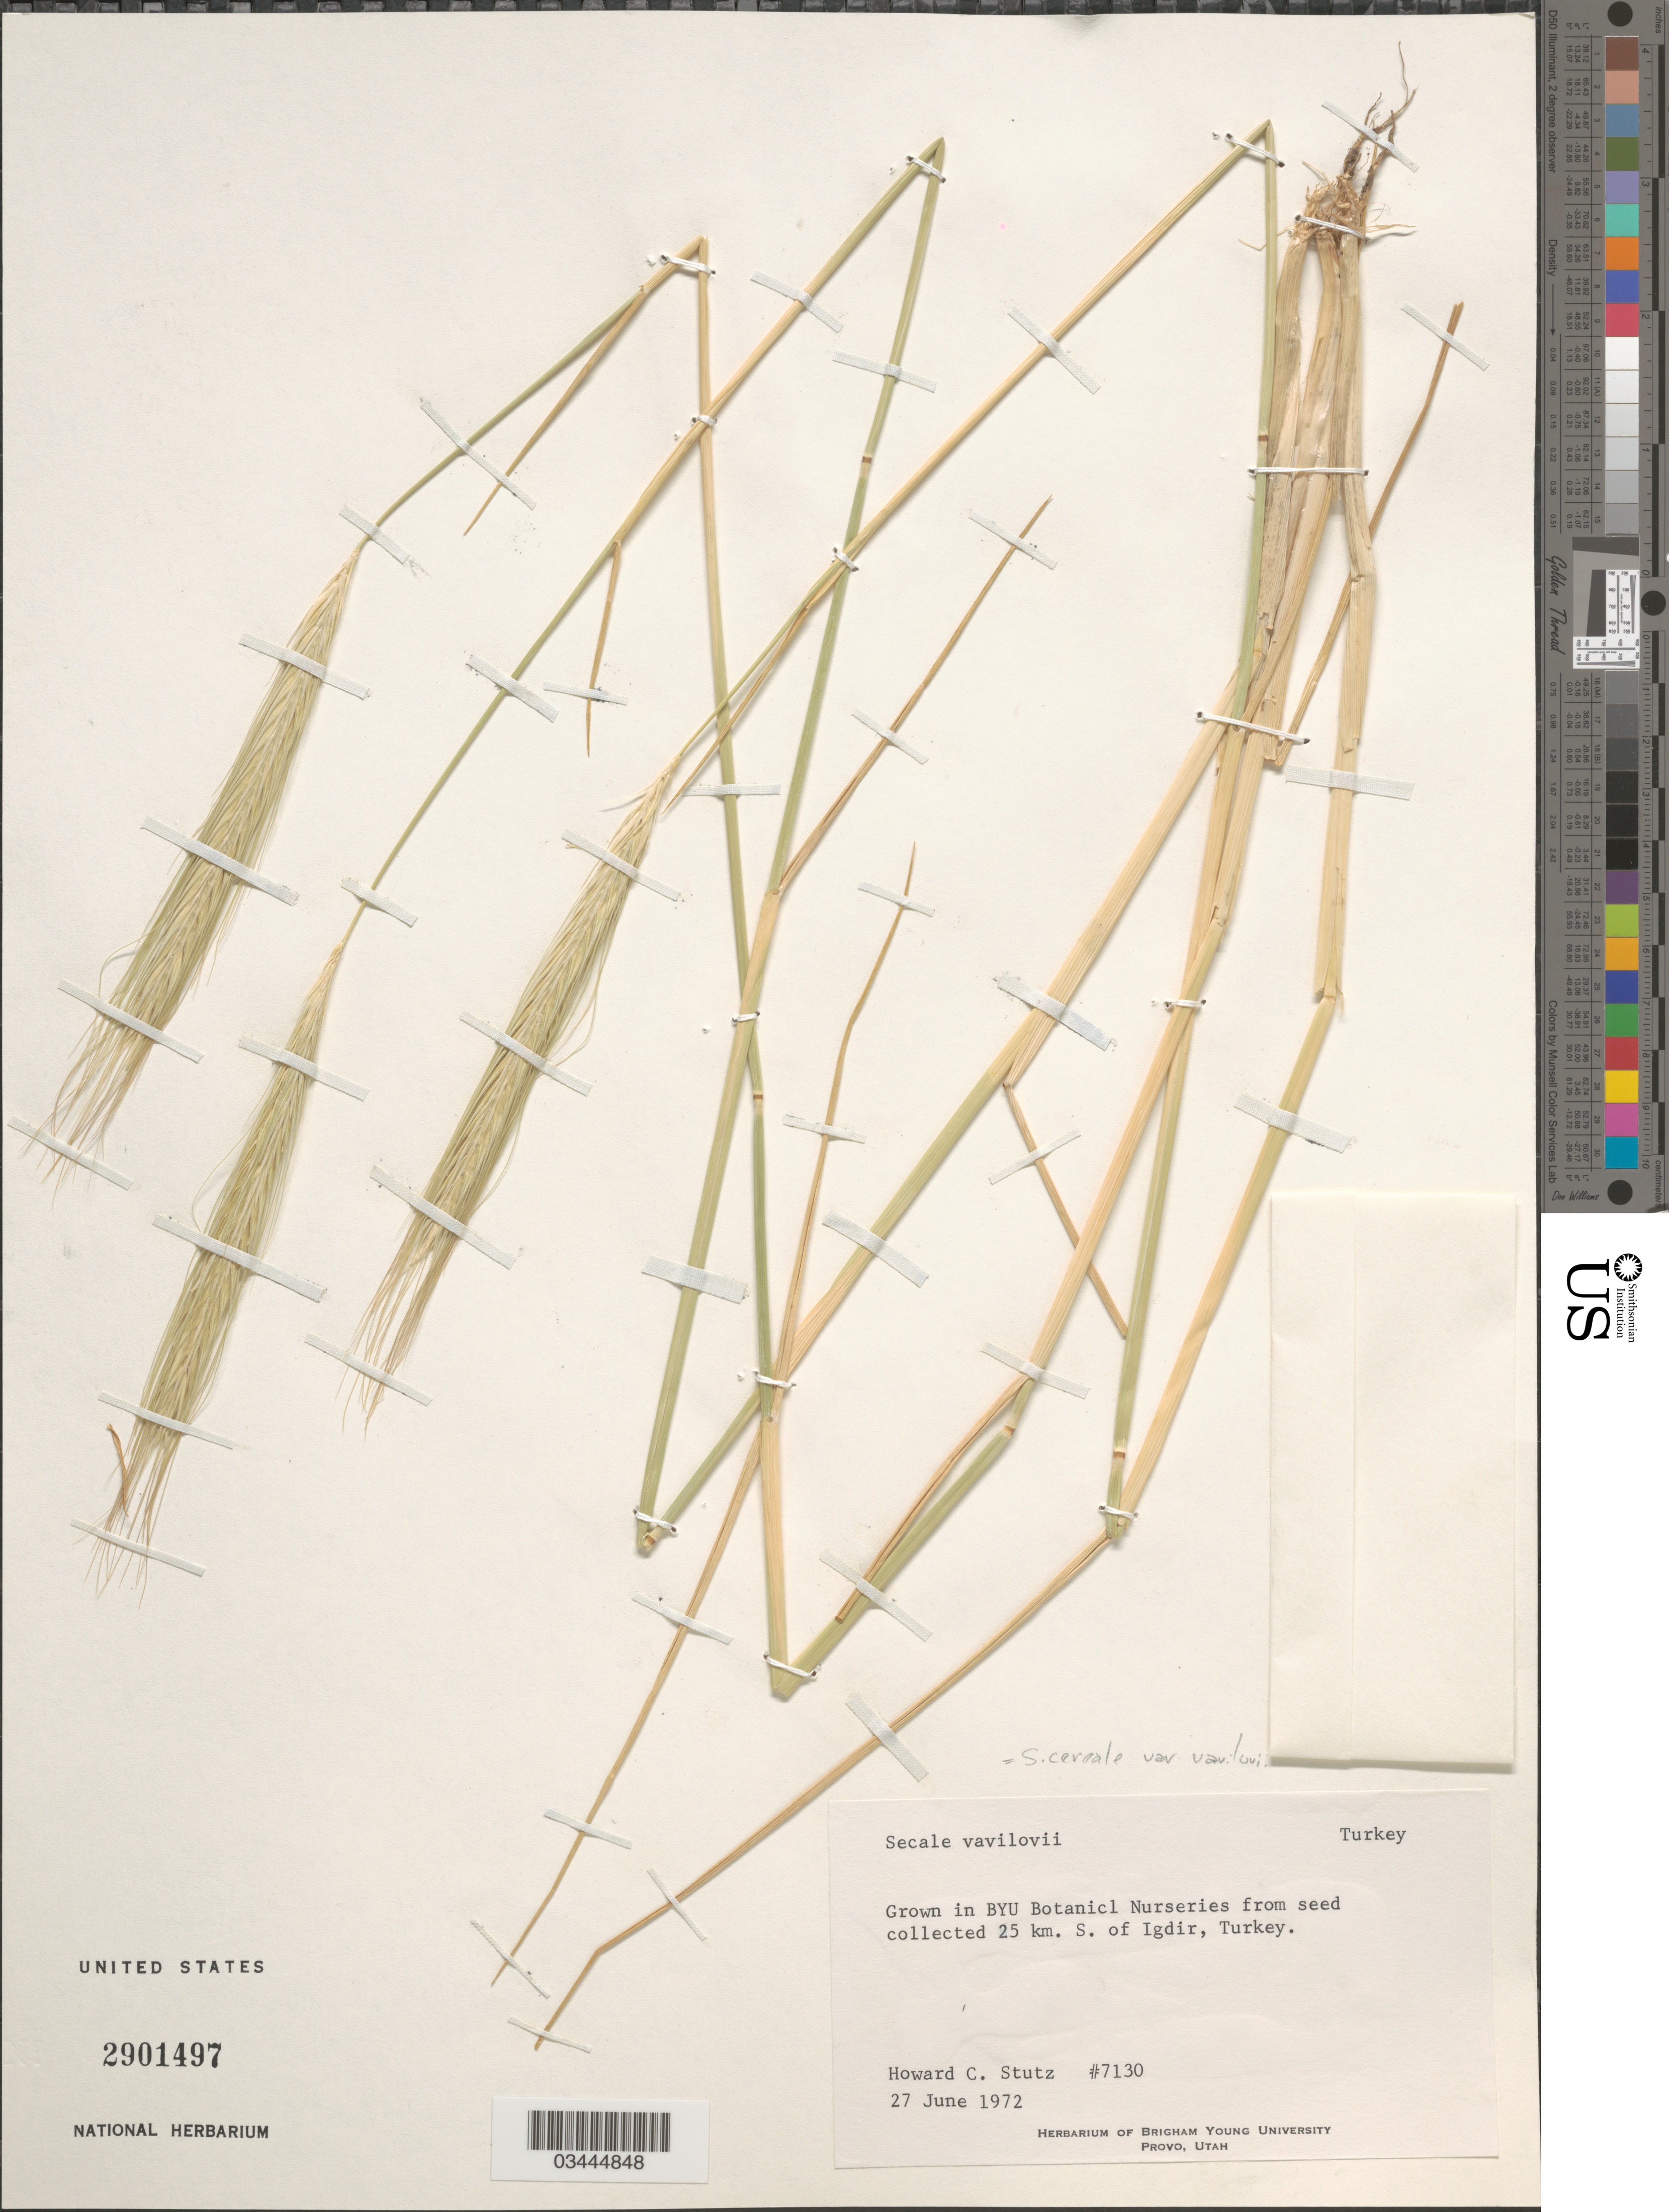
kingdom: Plantae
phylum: Tracheophyta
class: Liliopsida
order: Poales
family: Poaceae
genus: Secale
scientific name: Secale vavilovii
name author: Grossh.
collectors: H. Stutz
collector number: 7130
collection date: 1972-06-27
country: United States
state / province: Utah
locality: In BYU Botanical Nurseries.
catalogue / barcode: US 2901497